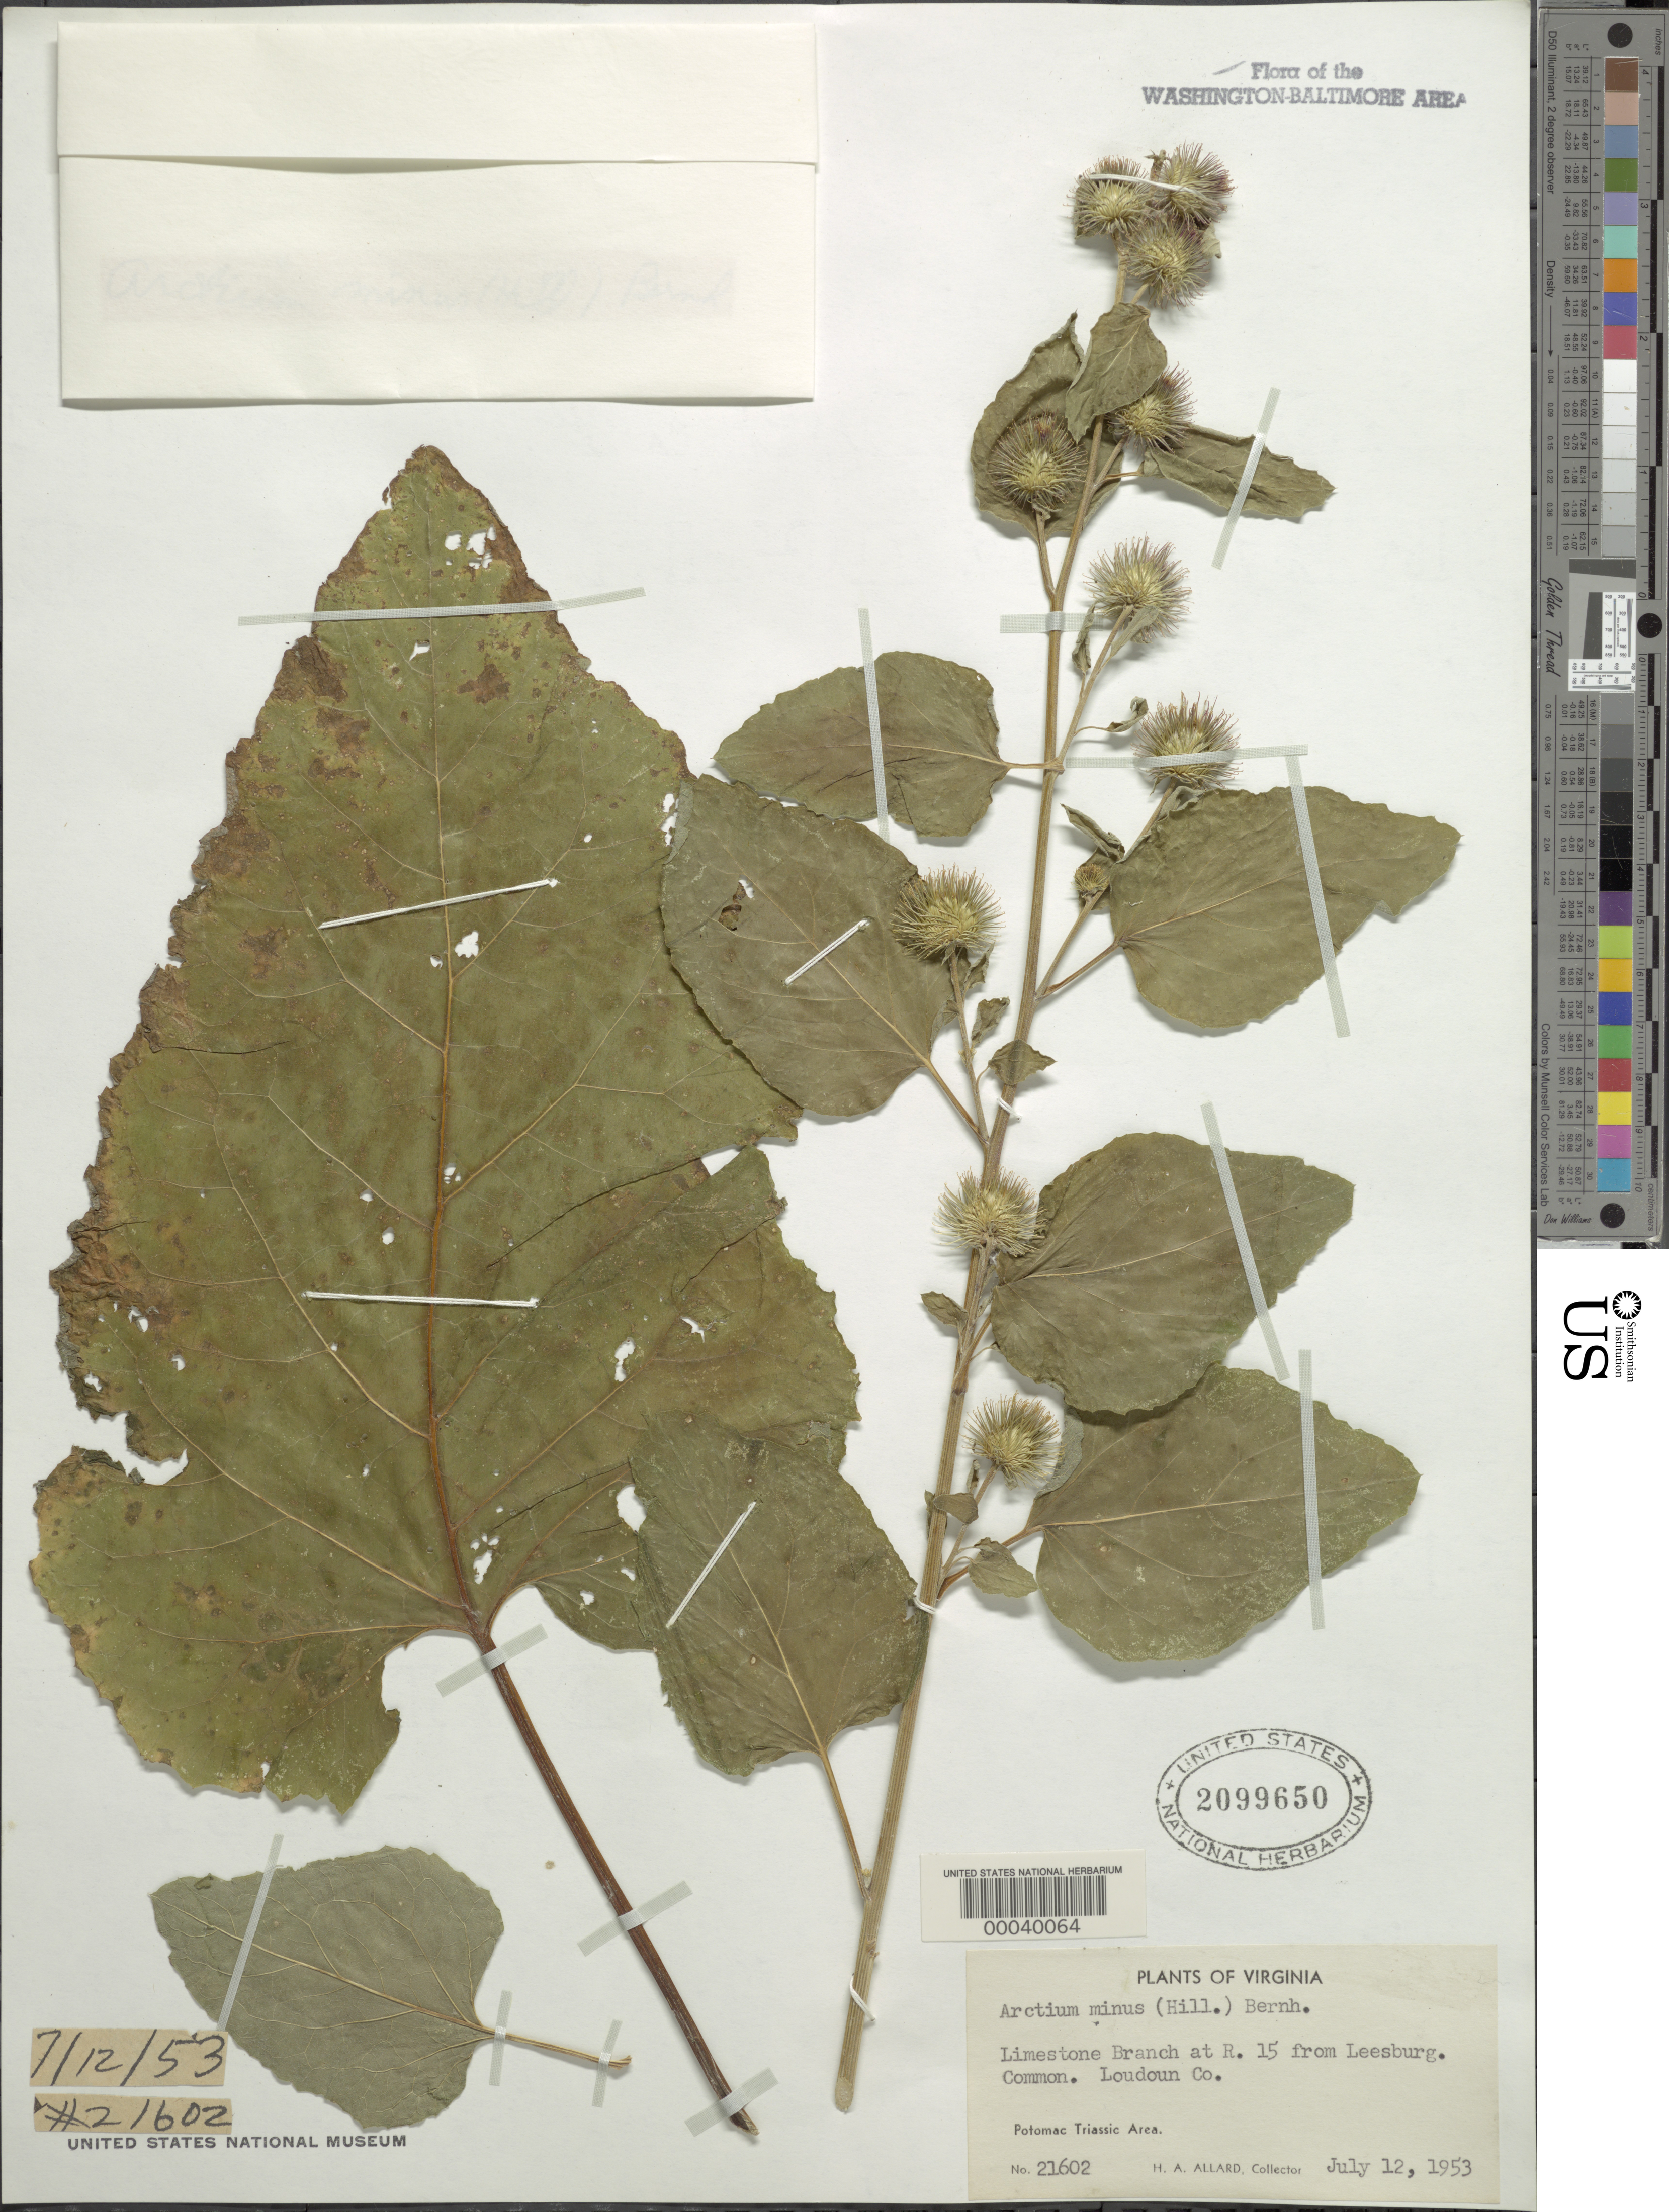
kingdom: Plantae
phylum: Tracheophyta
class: Magnoliopsida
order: Asterales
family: Asteraceae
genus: Arctium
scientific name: Arctium minus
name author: (Hill) Bernh.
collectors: H. A. Allard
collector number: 21602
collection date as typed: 12 Jul 1953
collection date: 1953-07-12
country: United States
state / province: Virginia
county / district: Loudoun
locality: Limestone Branch at Rt. 15 from Lessburg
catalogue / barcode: US 2099650